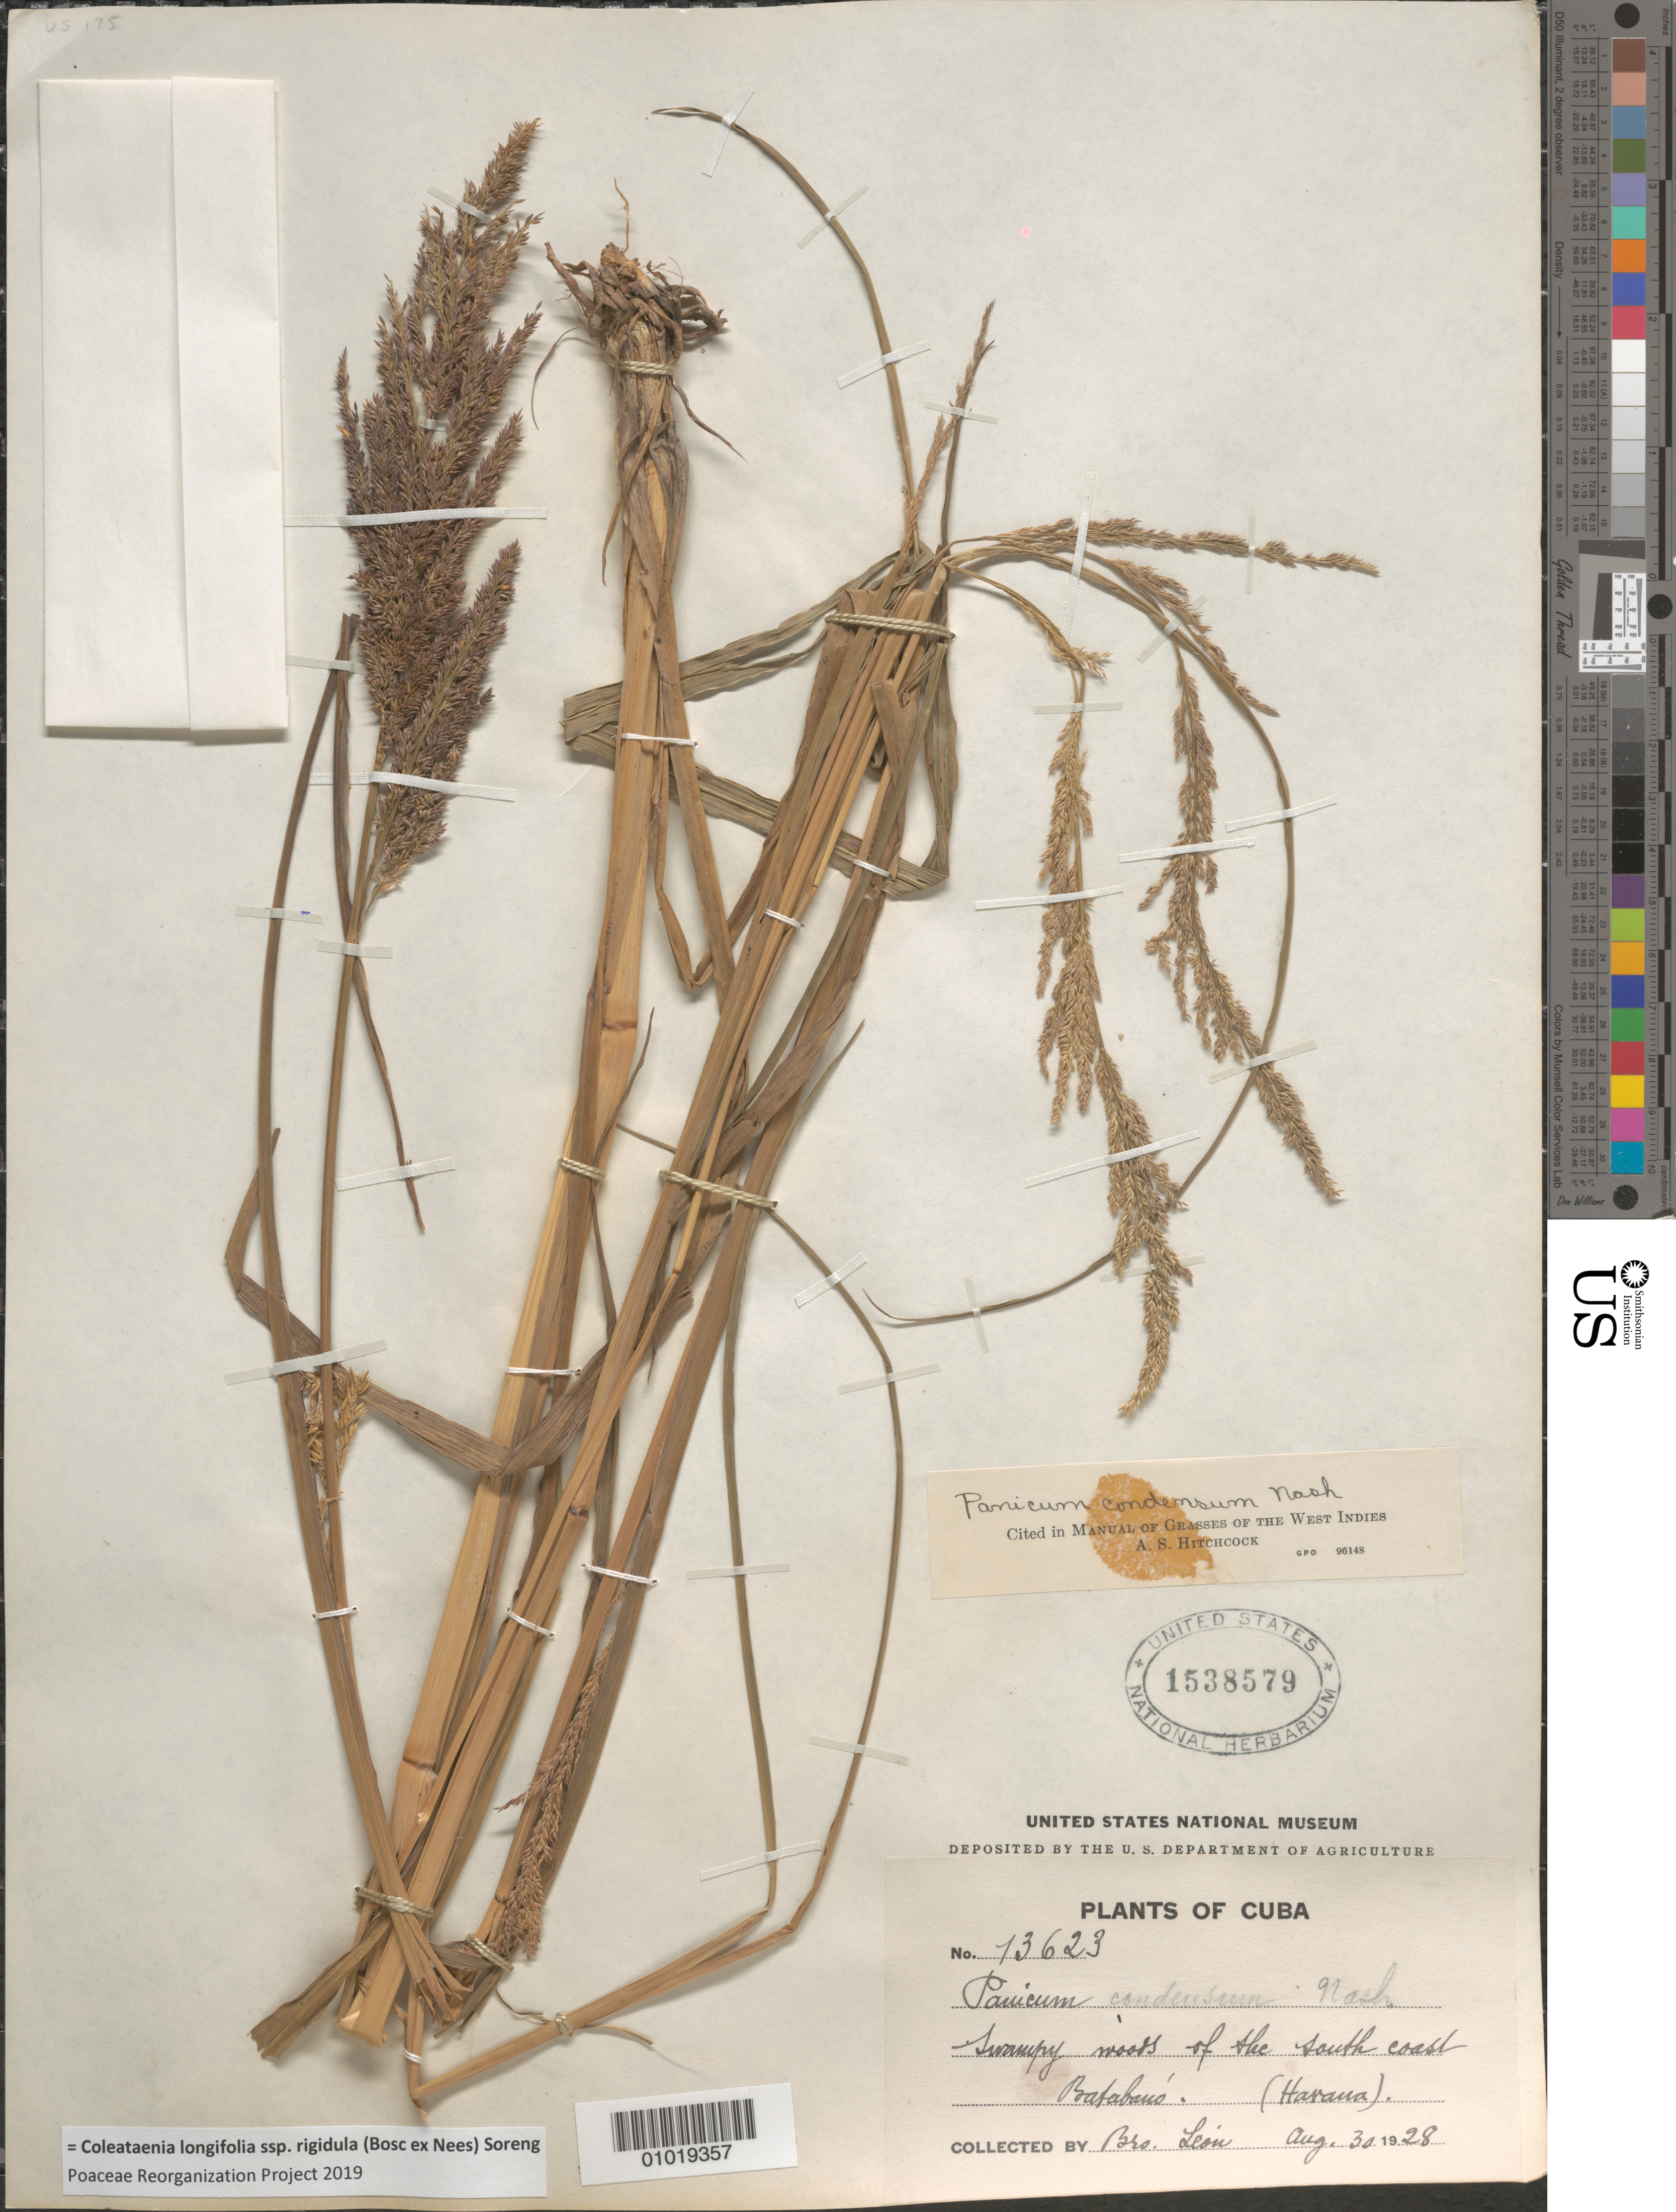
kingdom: Plantae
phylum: Tracheophyta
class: Liliopsida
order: Poales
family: Poaceae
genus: Panicum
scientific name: Panicum condensum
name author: Nash ex Small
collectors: Bro. León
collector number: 13623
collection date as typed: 30 Aug 1928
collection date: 1928-08-30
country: Cuba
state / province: La Habana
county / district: Batabanó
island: Cuba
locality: S coast Batabano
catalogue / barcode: US 1538579